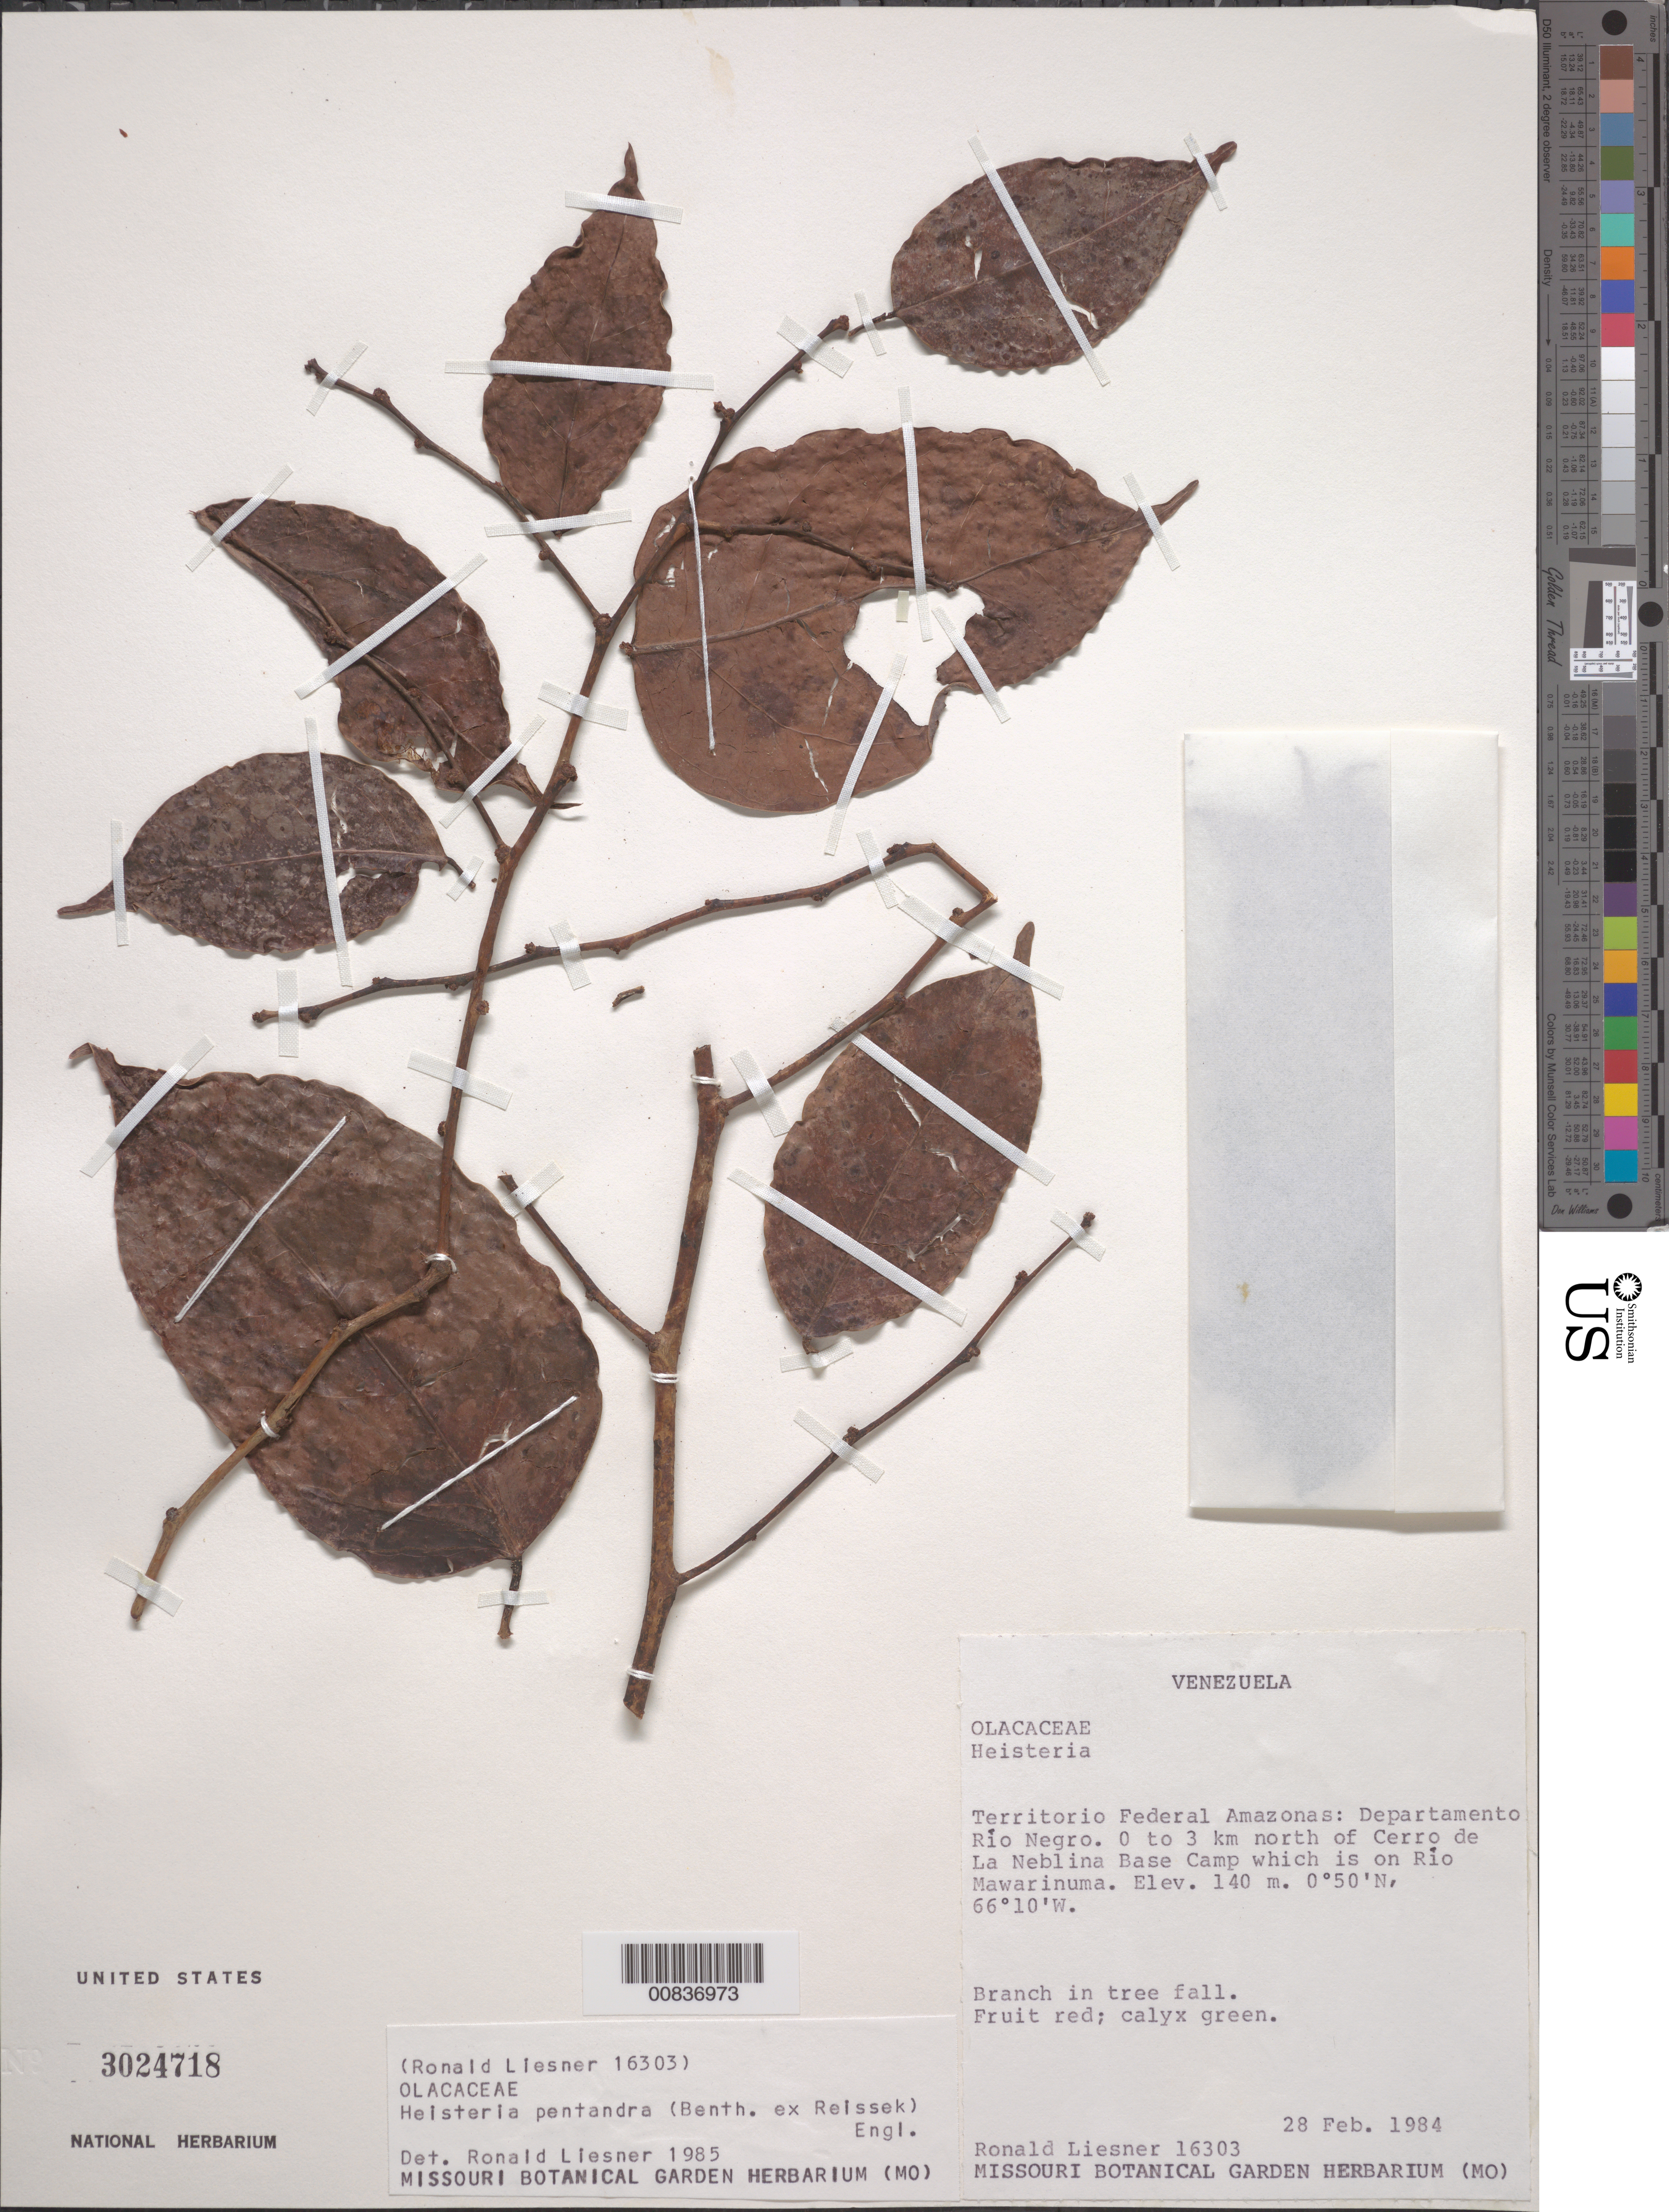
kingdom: Plantae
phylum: Tracheophyta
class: Magnoliopsida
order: Santalales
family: Erythropalaceae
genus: Heisteria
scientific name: Heisteria pentandra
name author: (Benth. ex Reissek) Engl.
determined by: Liesner, R. L.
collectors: R. L. Liesner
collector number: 16303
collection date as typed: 28-Feb-84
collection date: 1984-02-28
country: Venezuela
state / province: Amazonas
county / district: Río Negro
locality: Río Mawarinuma, 0-3 km N of Cerro de La Neblina Base Camp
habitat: Branch in tree fall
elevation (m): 140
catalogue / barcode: US 3024718